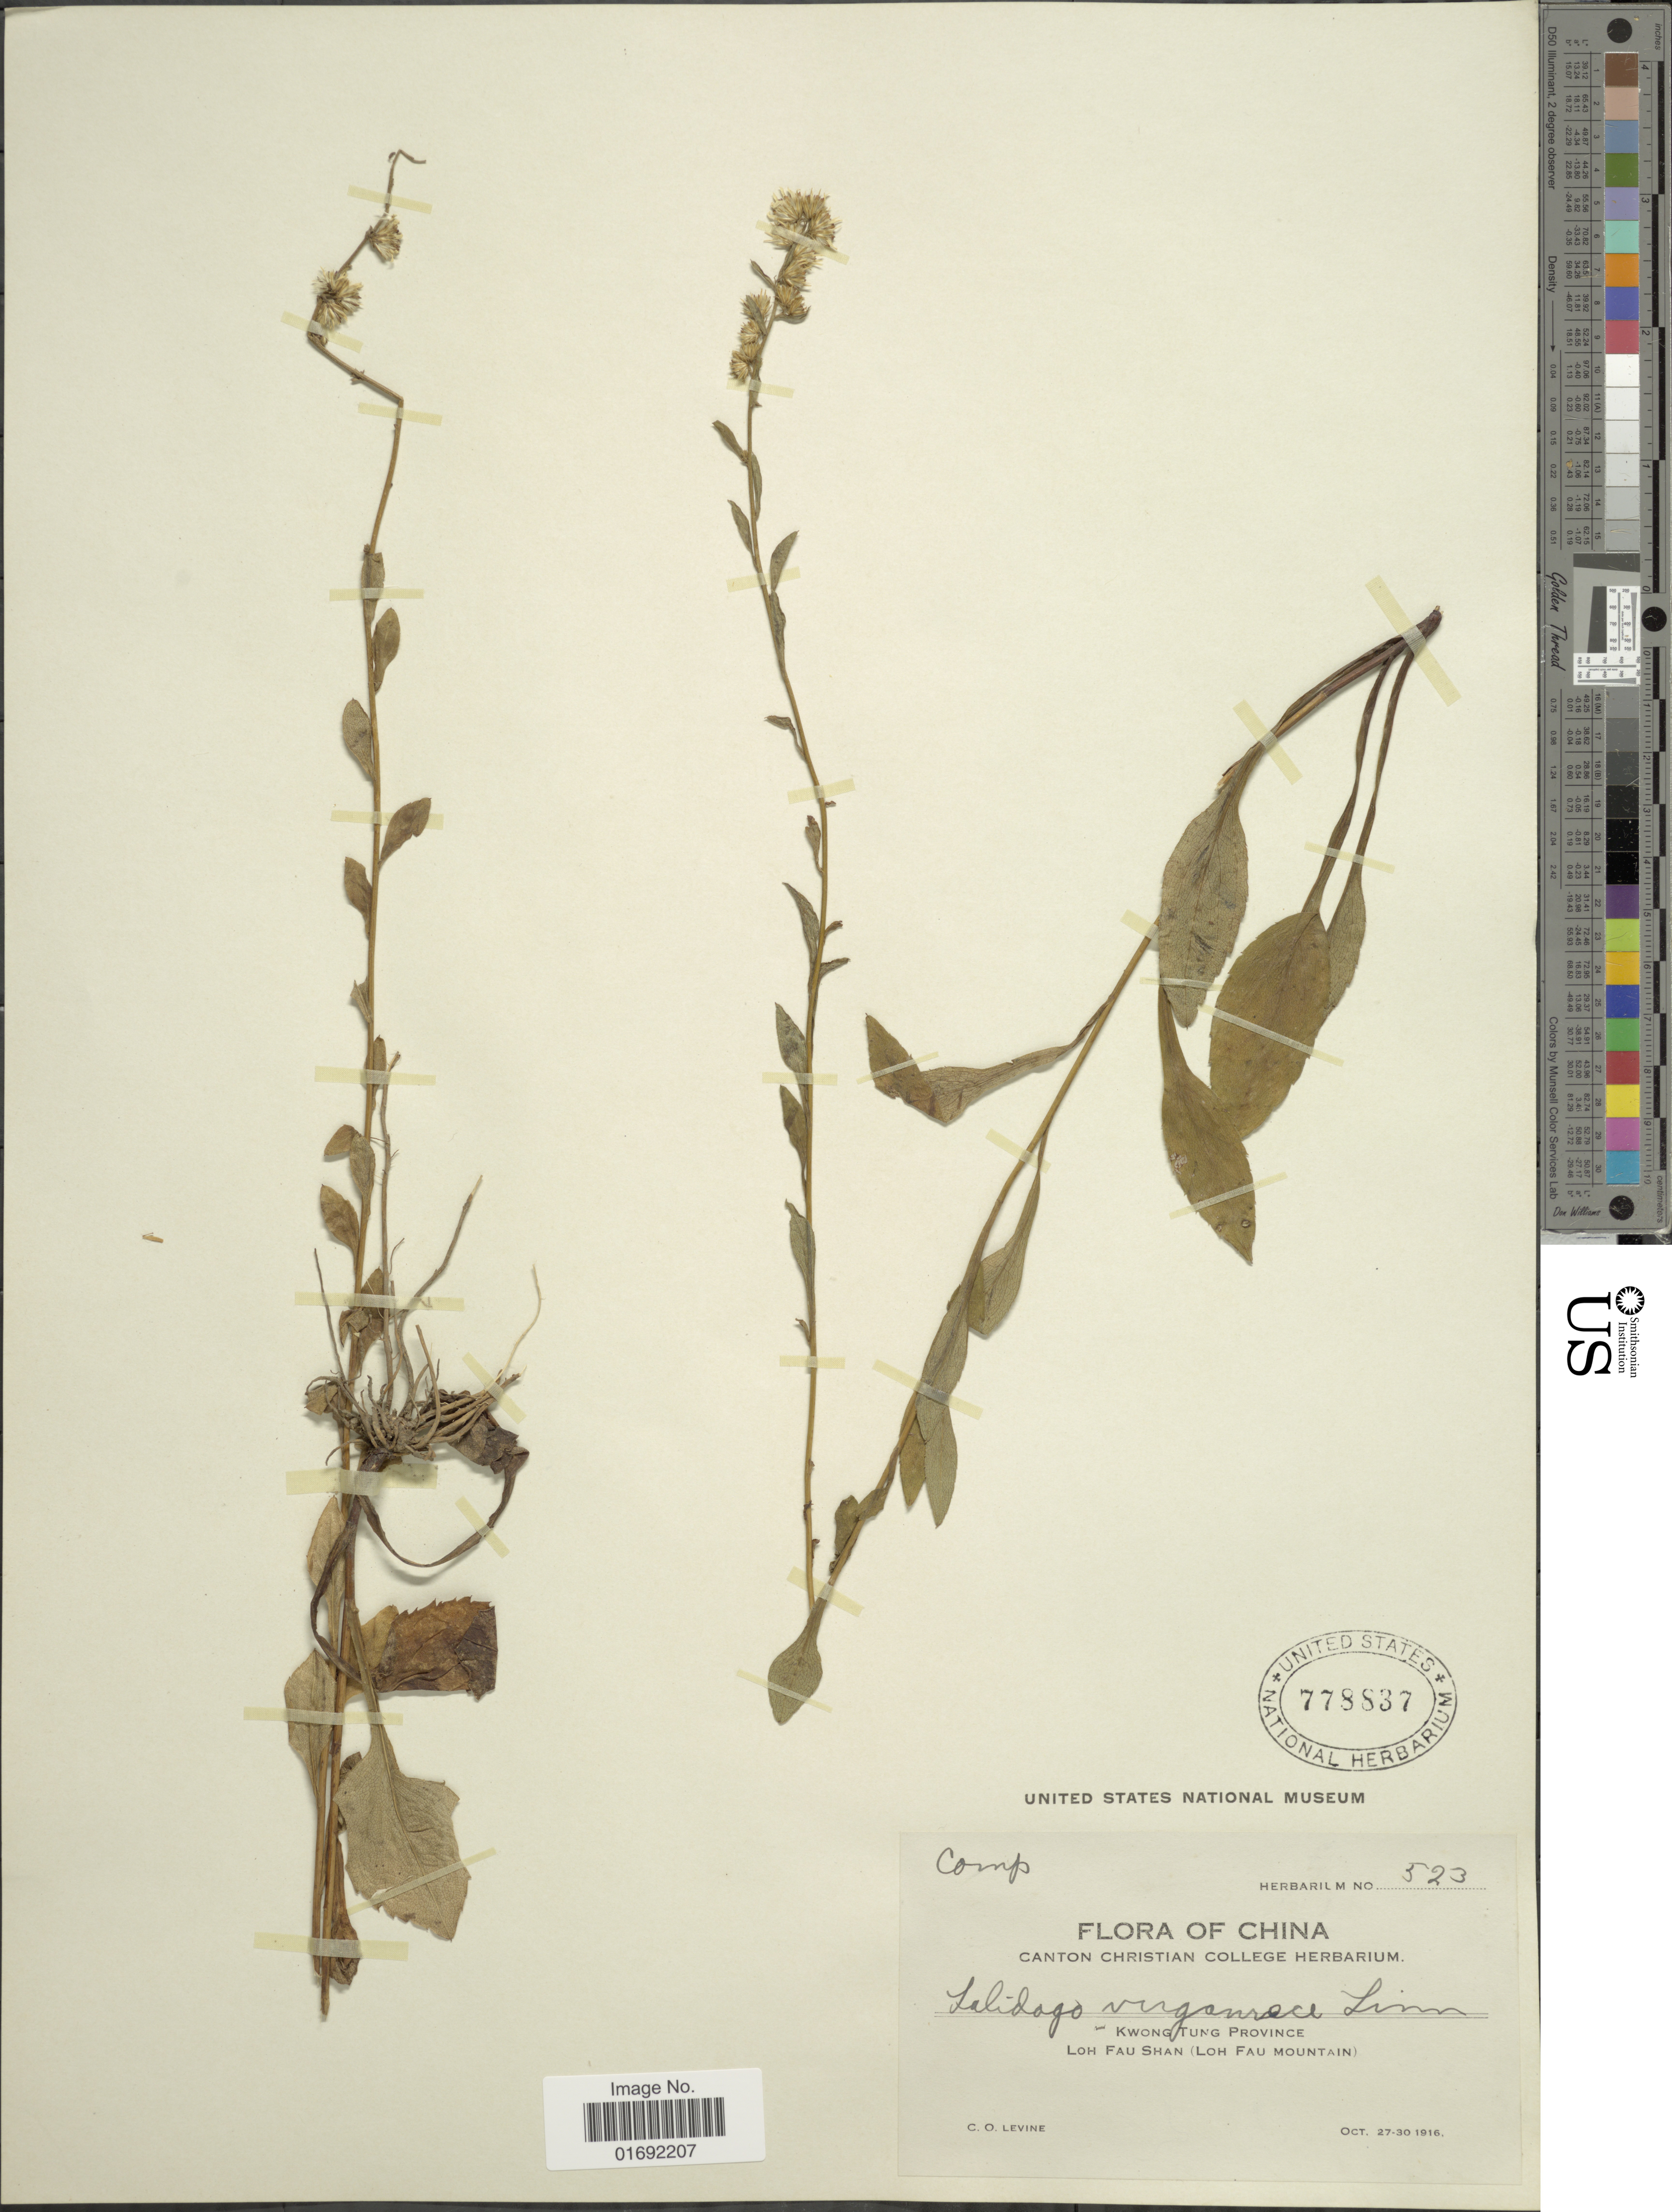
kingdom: Plantae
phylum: Tracheophyta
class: Magnoliopsida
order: Asterales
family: Asteraceae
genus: Solidago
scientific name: Solidago virgaurea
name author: L.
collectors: C. O. Levine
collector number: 523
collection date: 1916-10-27/1916-10-30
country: China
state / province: Guangdong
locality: Kwong Tung Province, Loh Fau Shan (Loh Fau Mountain)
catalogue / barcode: US 778837